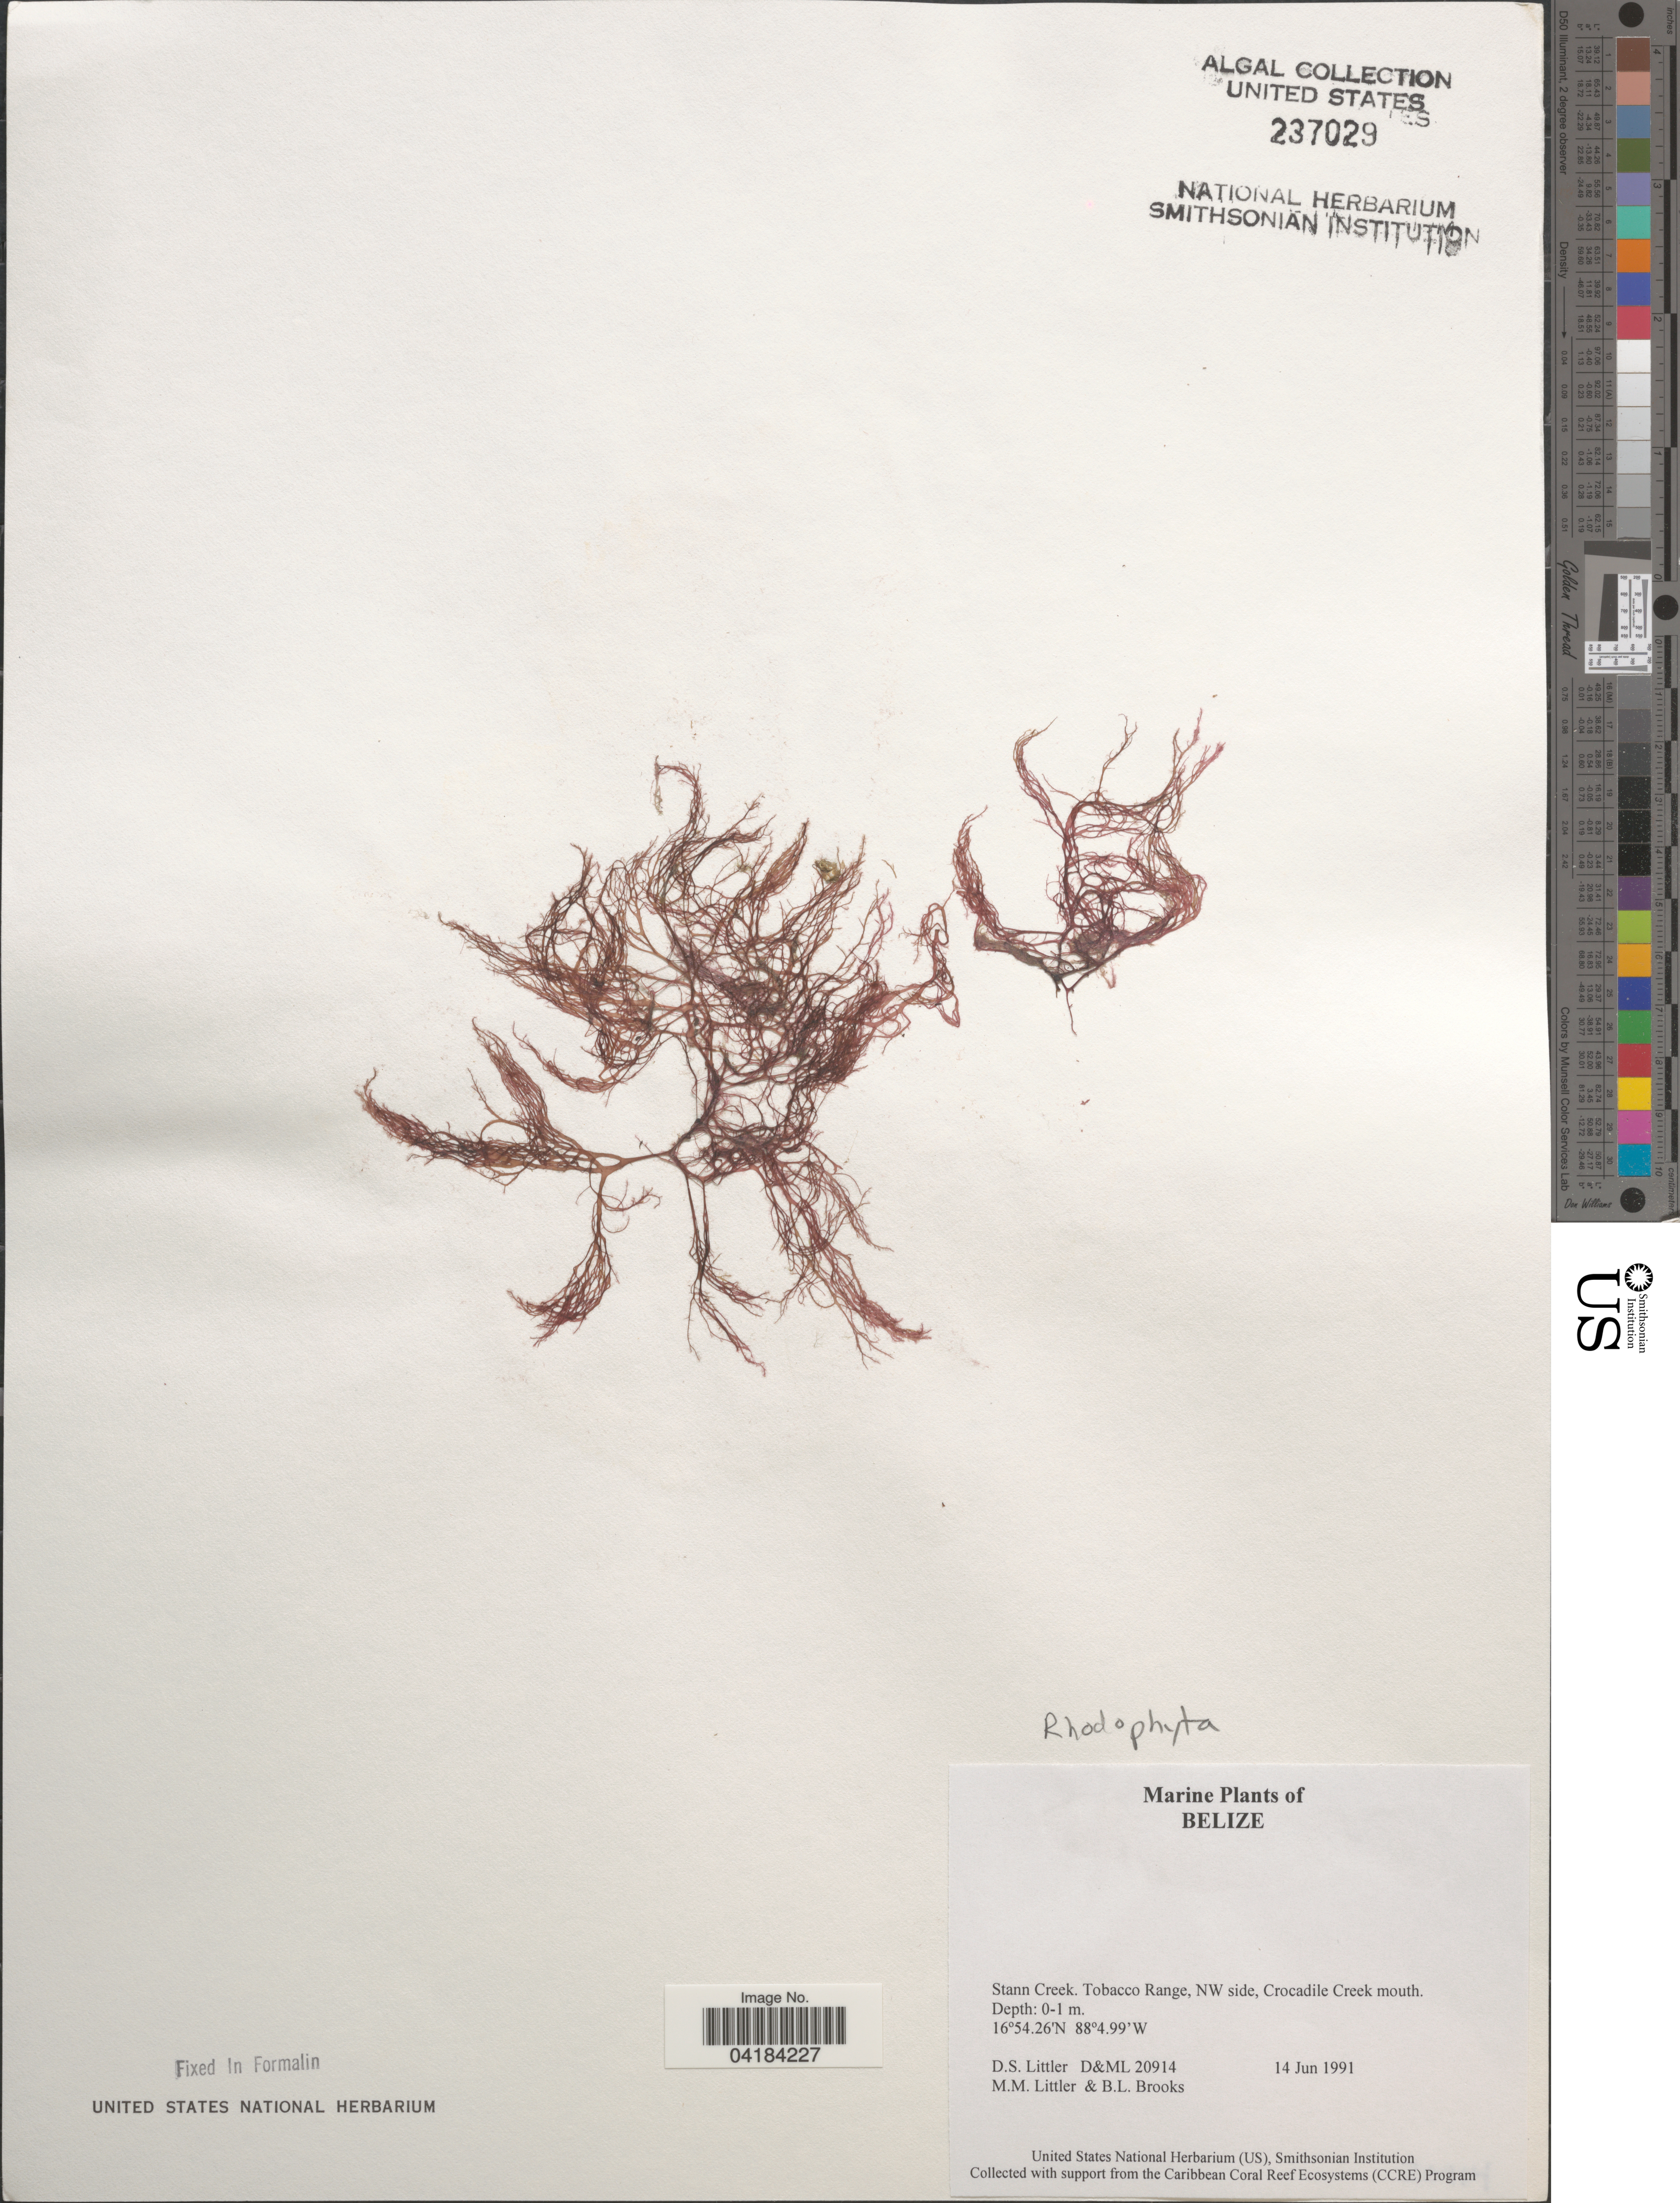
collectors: D. S. Littler & B. Brooks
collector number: D&ML20914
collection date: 1991-06-14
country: Belize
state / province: Stann Creek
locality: Tobacco Range, NW side, Crocadile Creek mouth.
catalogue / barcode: US 237029